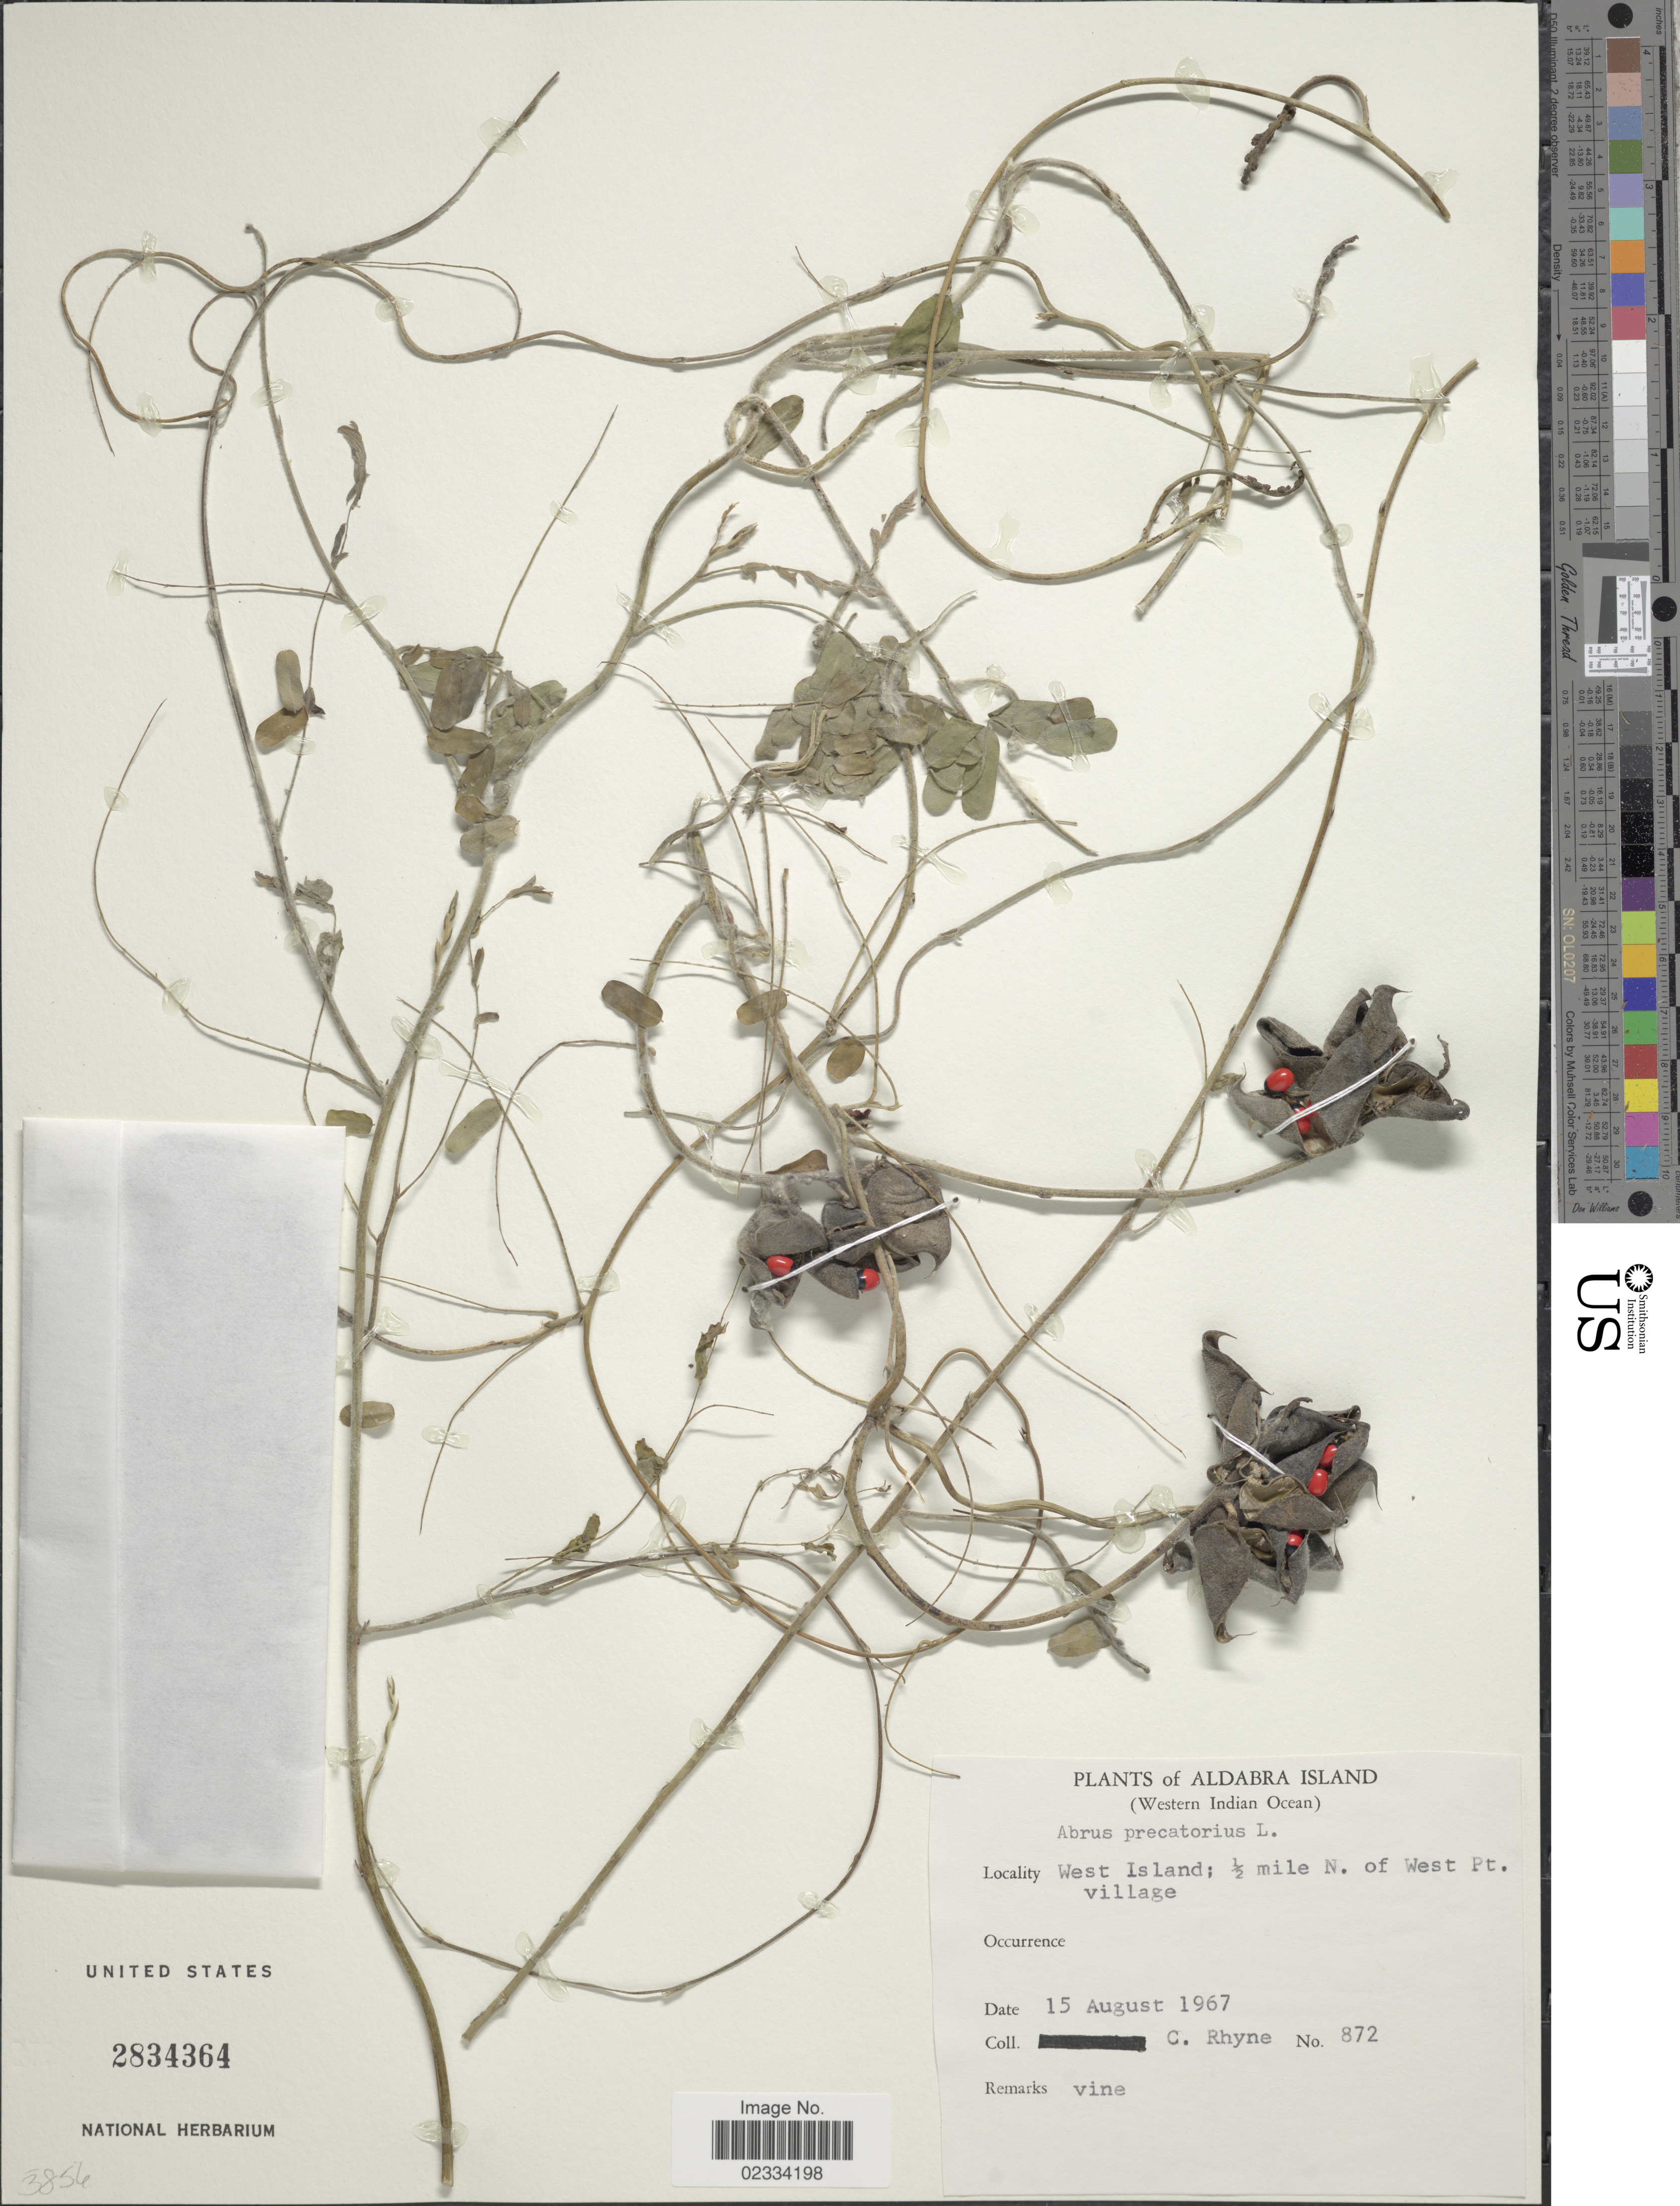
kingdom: Plantae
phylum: Tracheophyta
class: Magnoliopsida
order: Fabales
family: Fabaceae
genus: Abrus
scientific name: Abrus precatorius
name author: L.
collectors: C. Rhyne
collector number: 872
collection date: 1967-08-15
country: Seychelles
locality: Aldabra Island. West Island; ½ mile N. of West Pt. village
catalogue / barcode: US 2834364